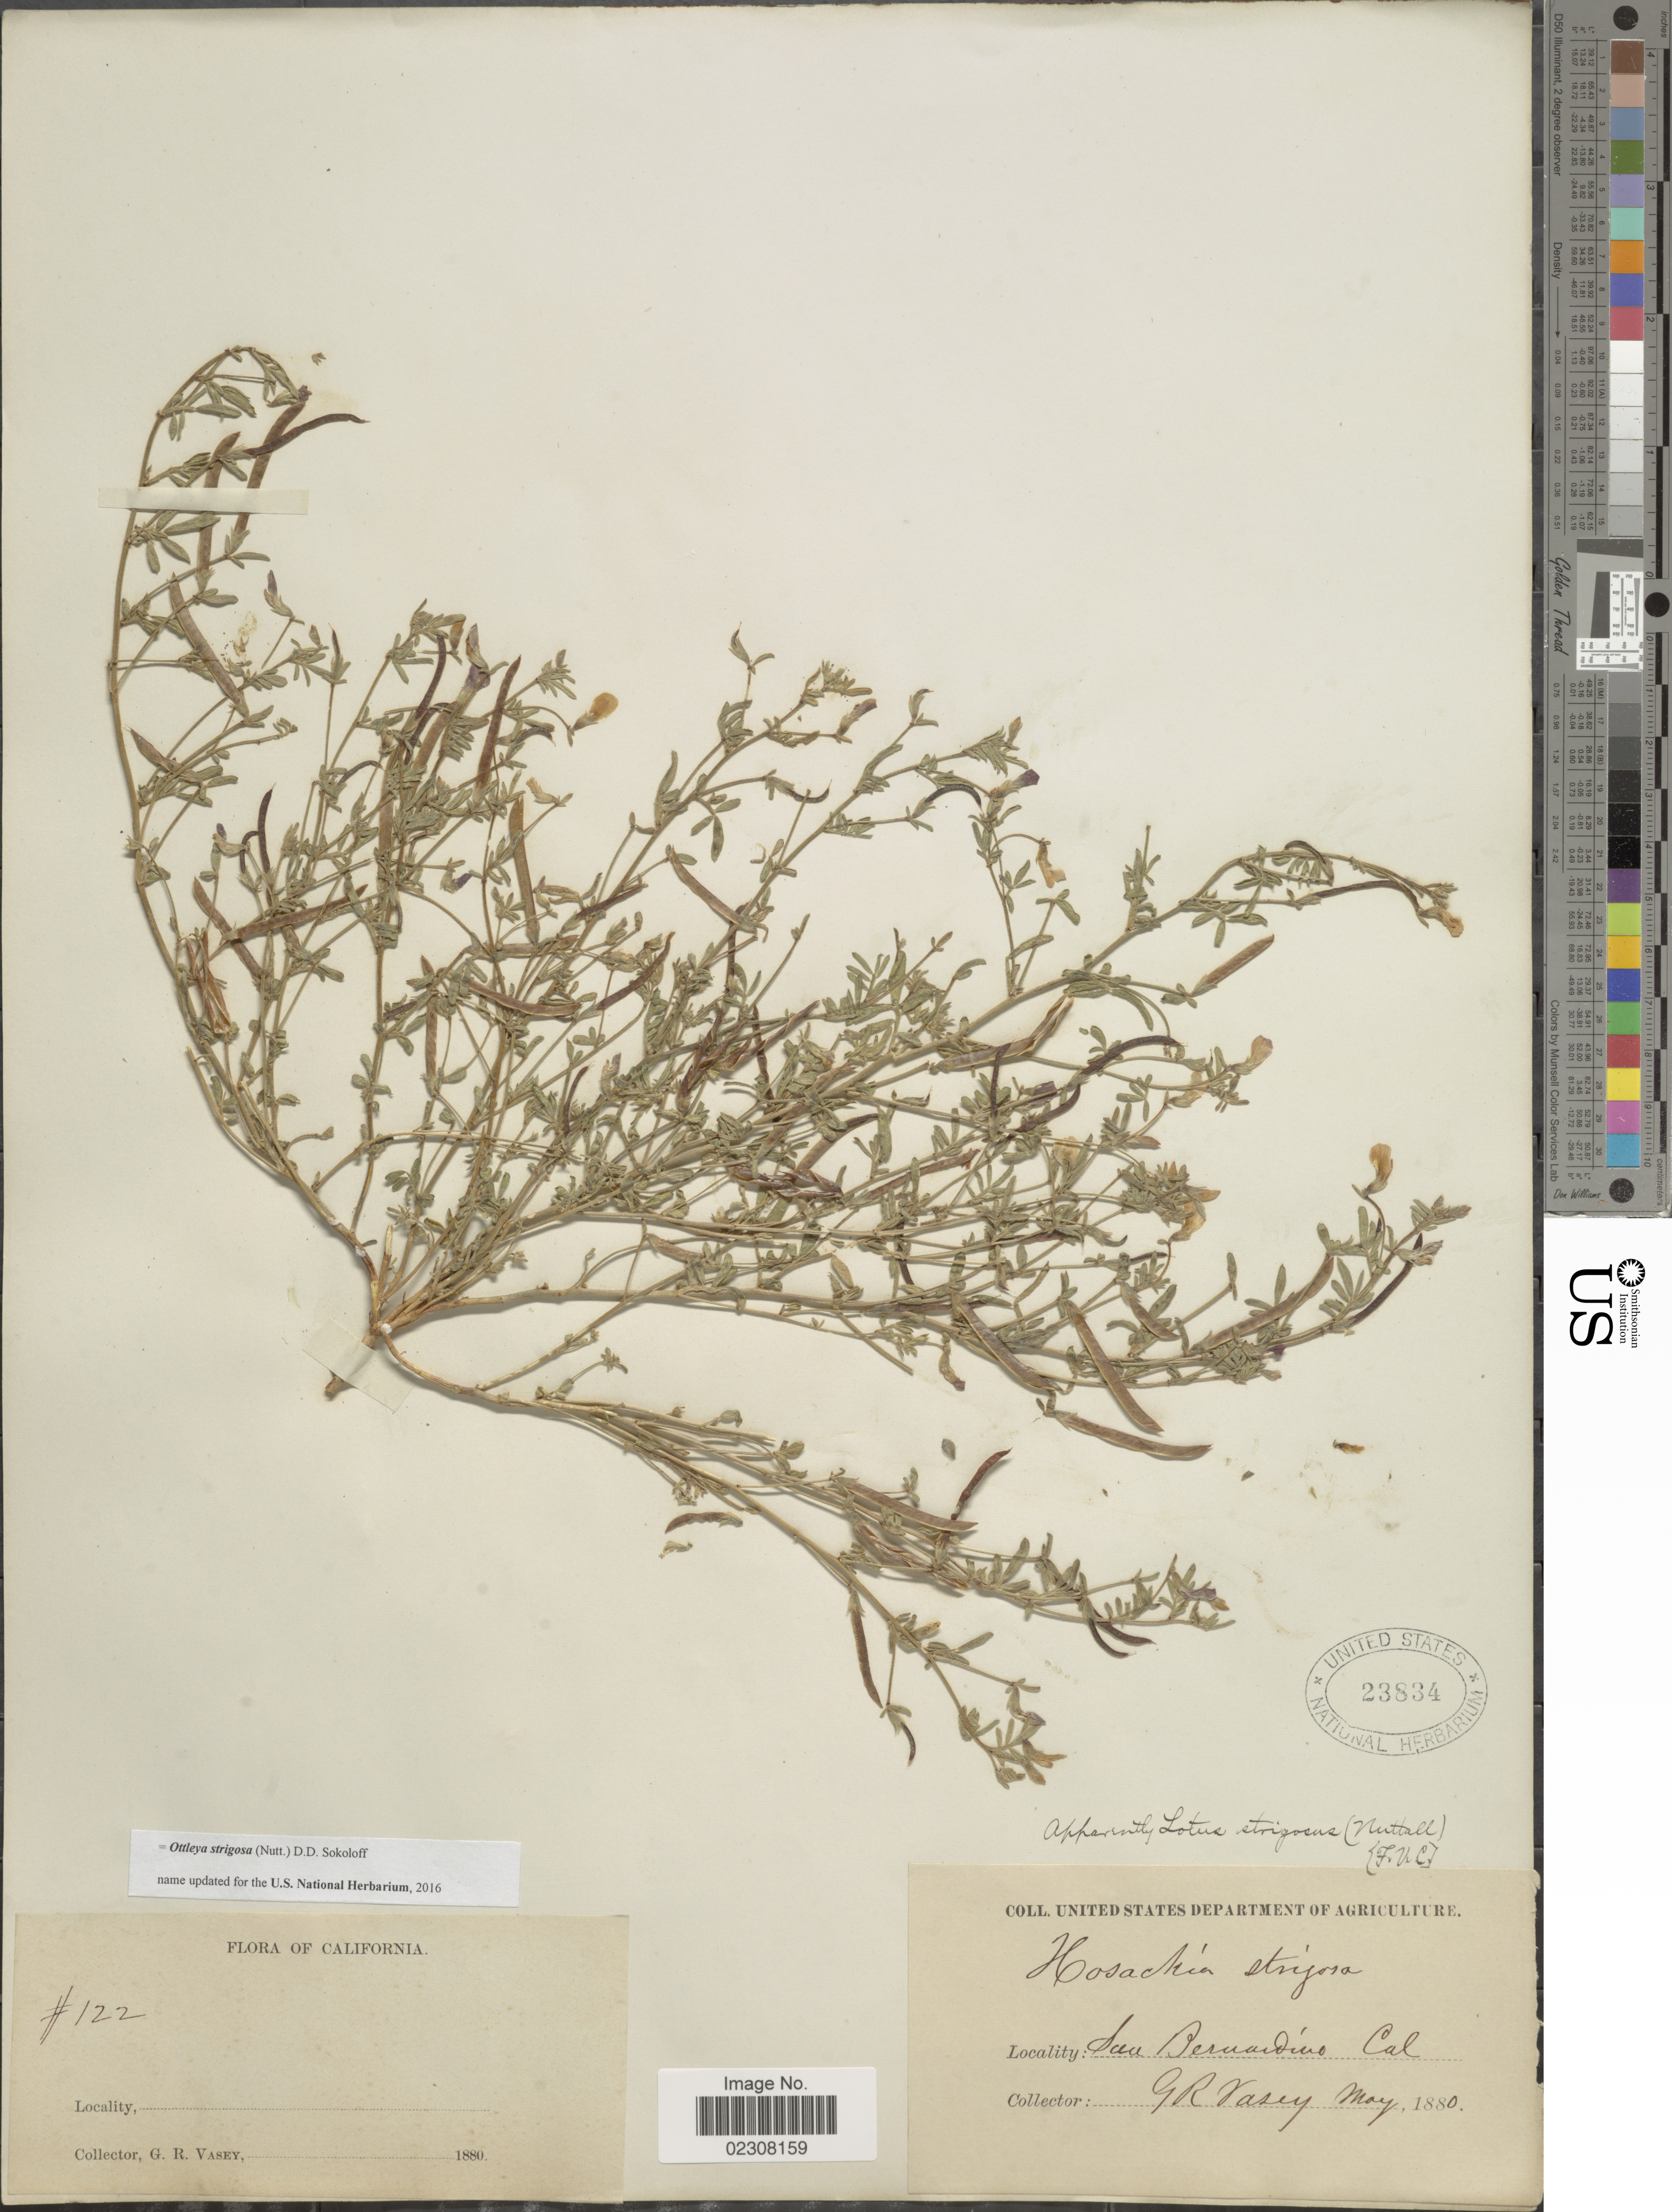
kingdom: Plantae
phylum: Tracheophyta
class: Magnoliopsida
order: Fabales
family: Fabaceae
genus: Ottleya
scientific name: Ottleya strigosa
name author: (Nutt.) D.D. Sokoloff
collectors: G. R. Vasey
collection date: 1880-05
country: United States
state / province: California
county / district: San Bernardino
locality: San Bernardino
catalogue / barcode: US 23834